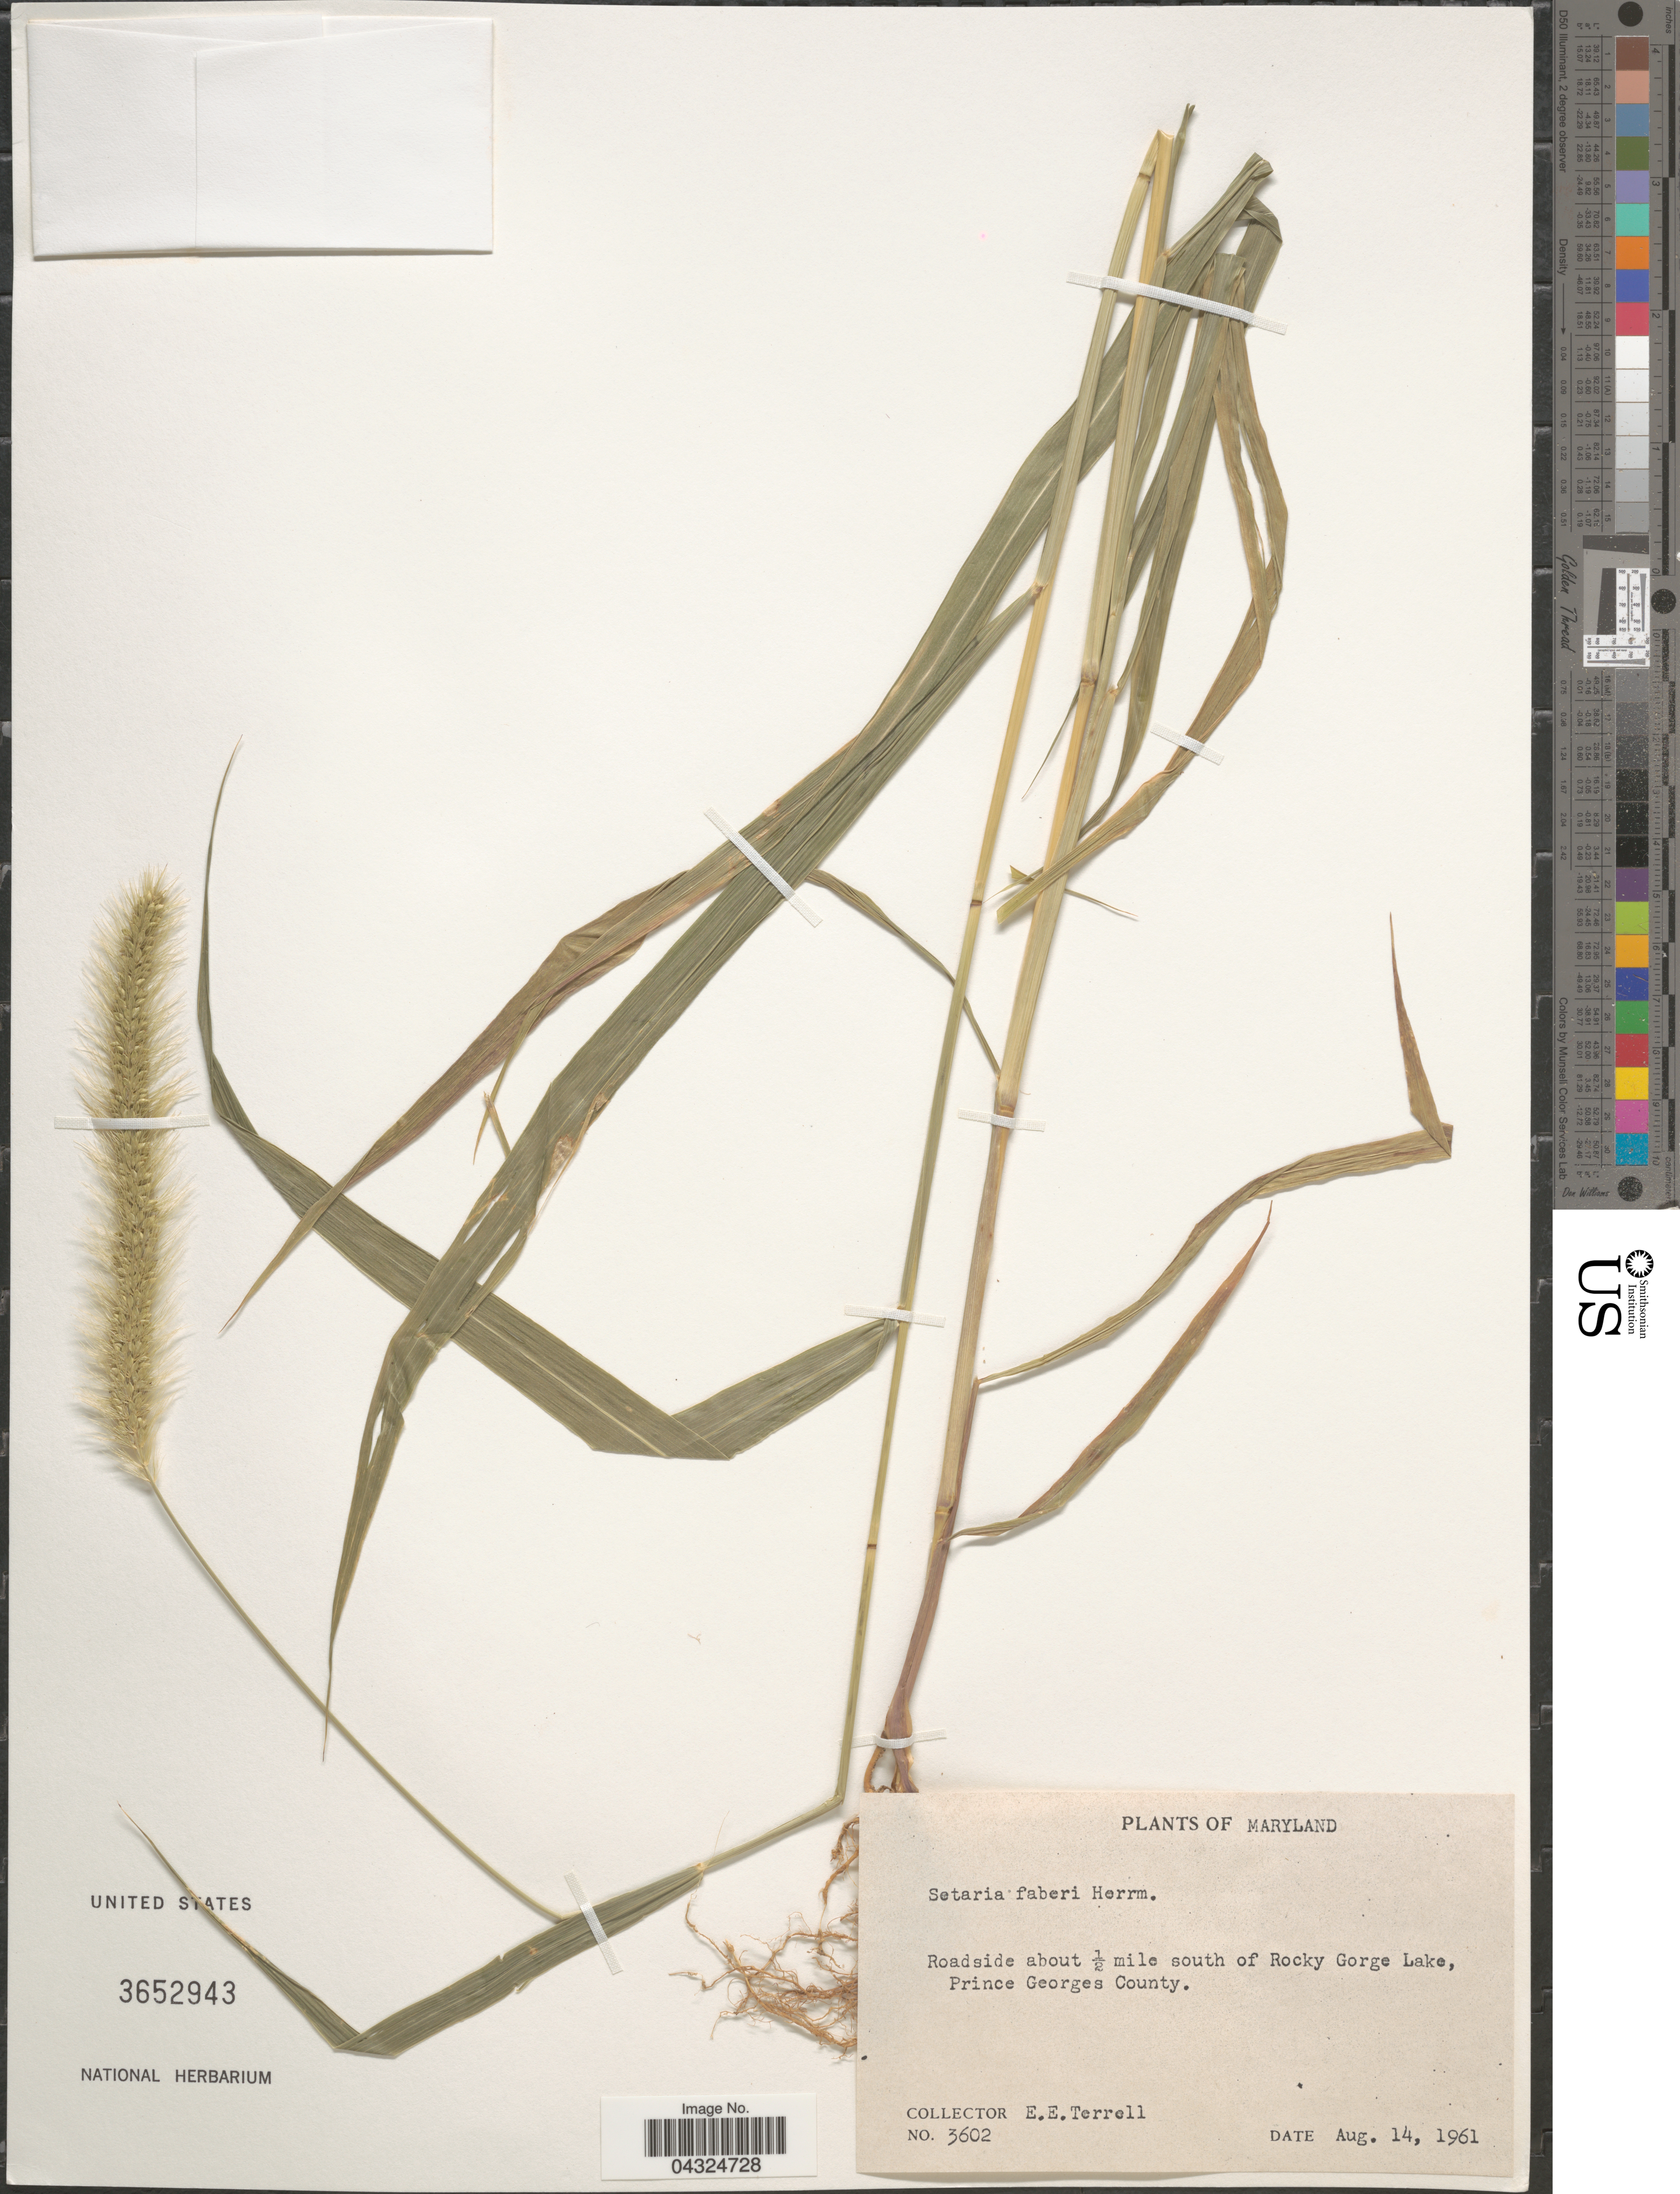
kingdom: Plantae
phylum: Tracheophyta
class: Liliopsida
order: Poales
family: Poaceae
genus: Setaria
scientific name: Setaria faberi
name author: R.A.W. Herrm.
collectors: E. E. Terrell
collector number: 3602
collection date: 1961-08-14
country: United States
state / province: Maryland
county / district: Prince George's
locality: Roadside about ½ mile south of Rocky Gorge Lake, Prince Georges County.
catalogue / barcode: US 3652943